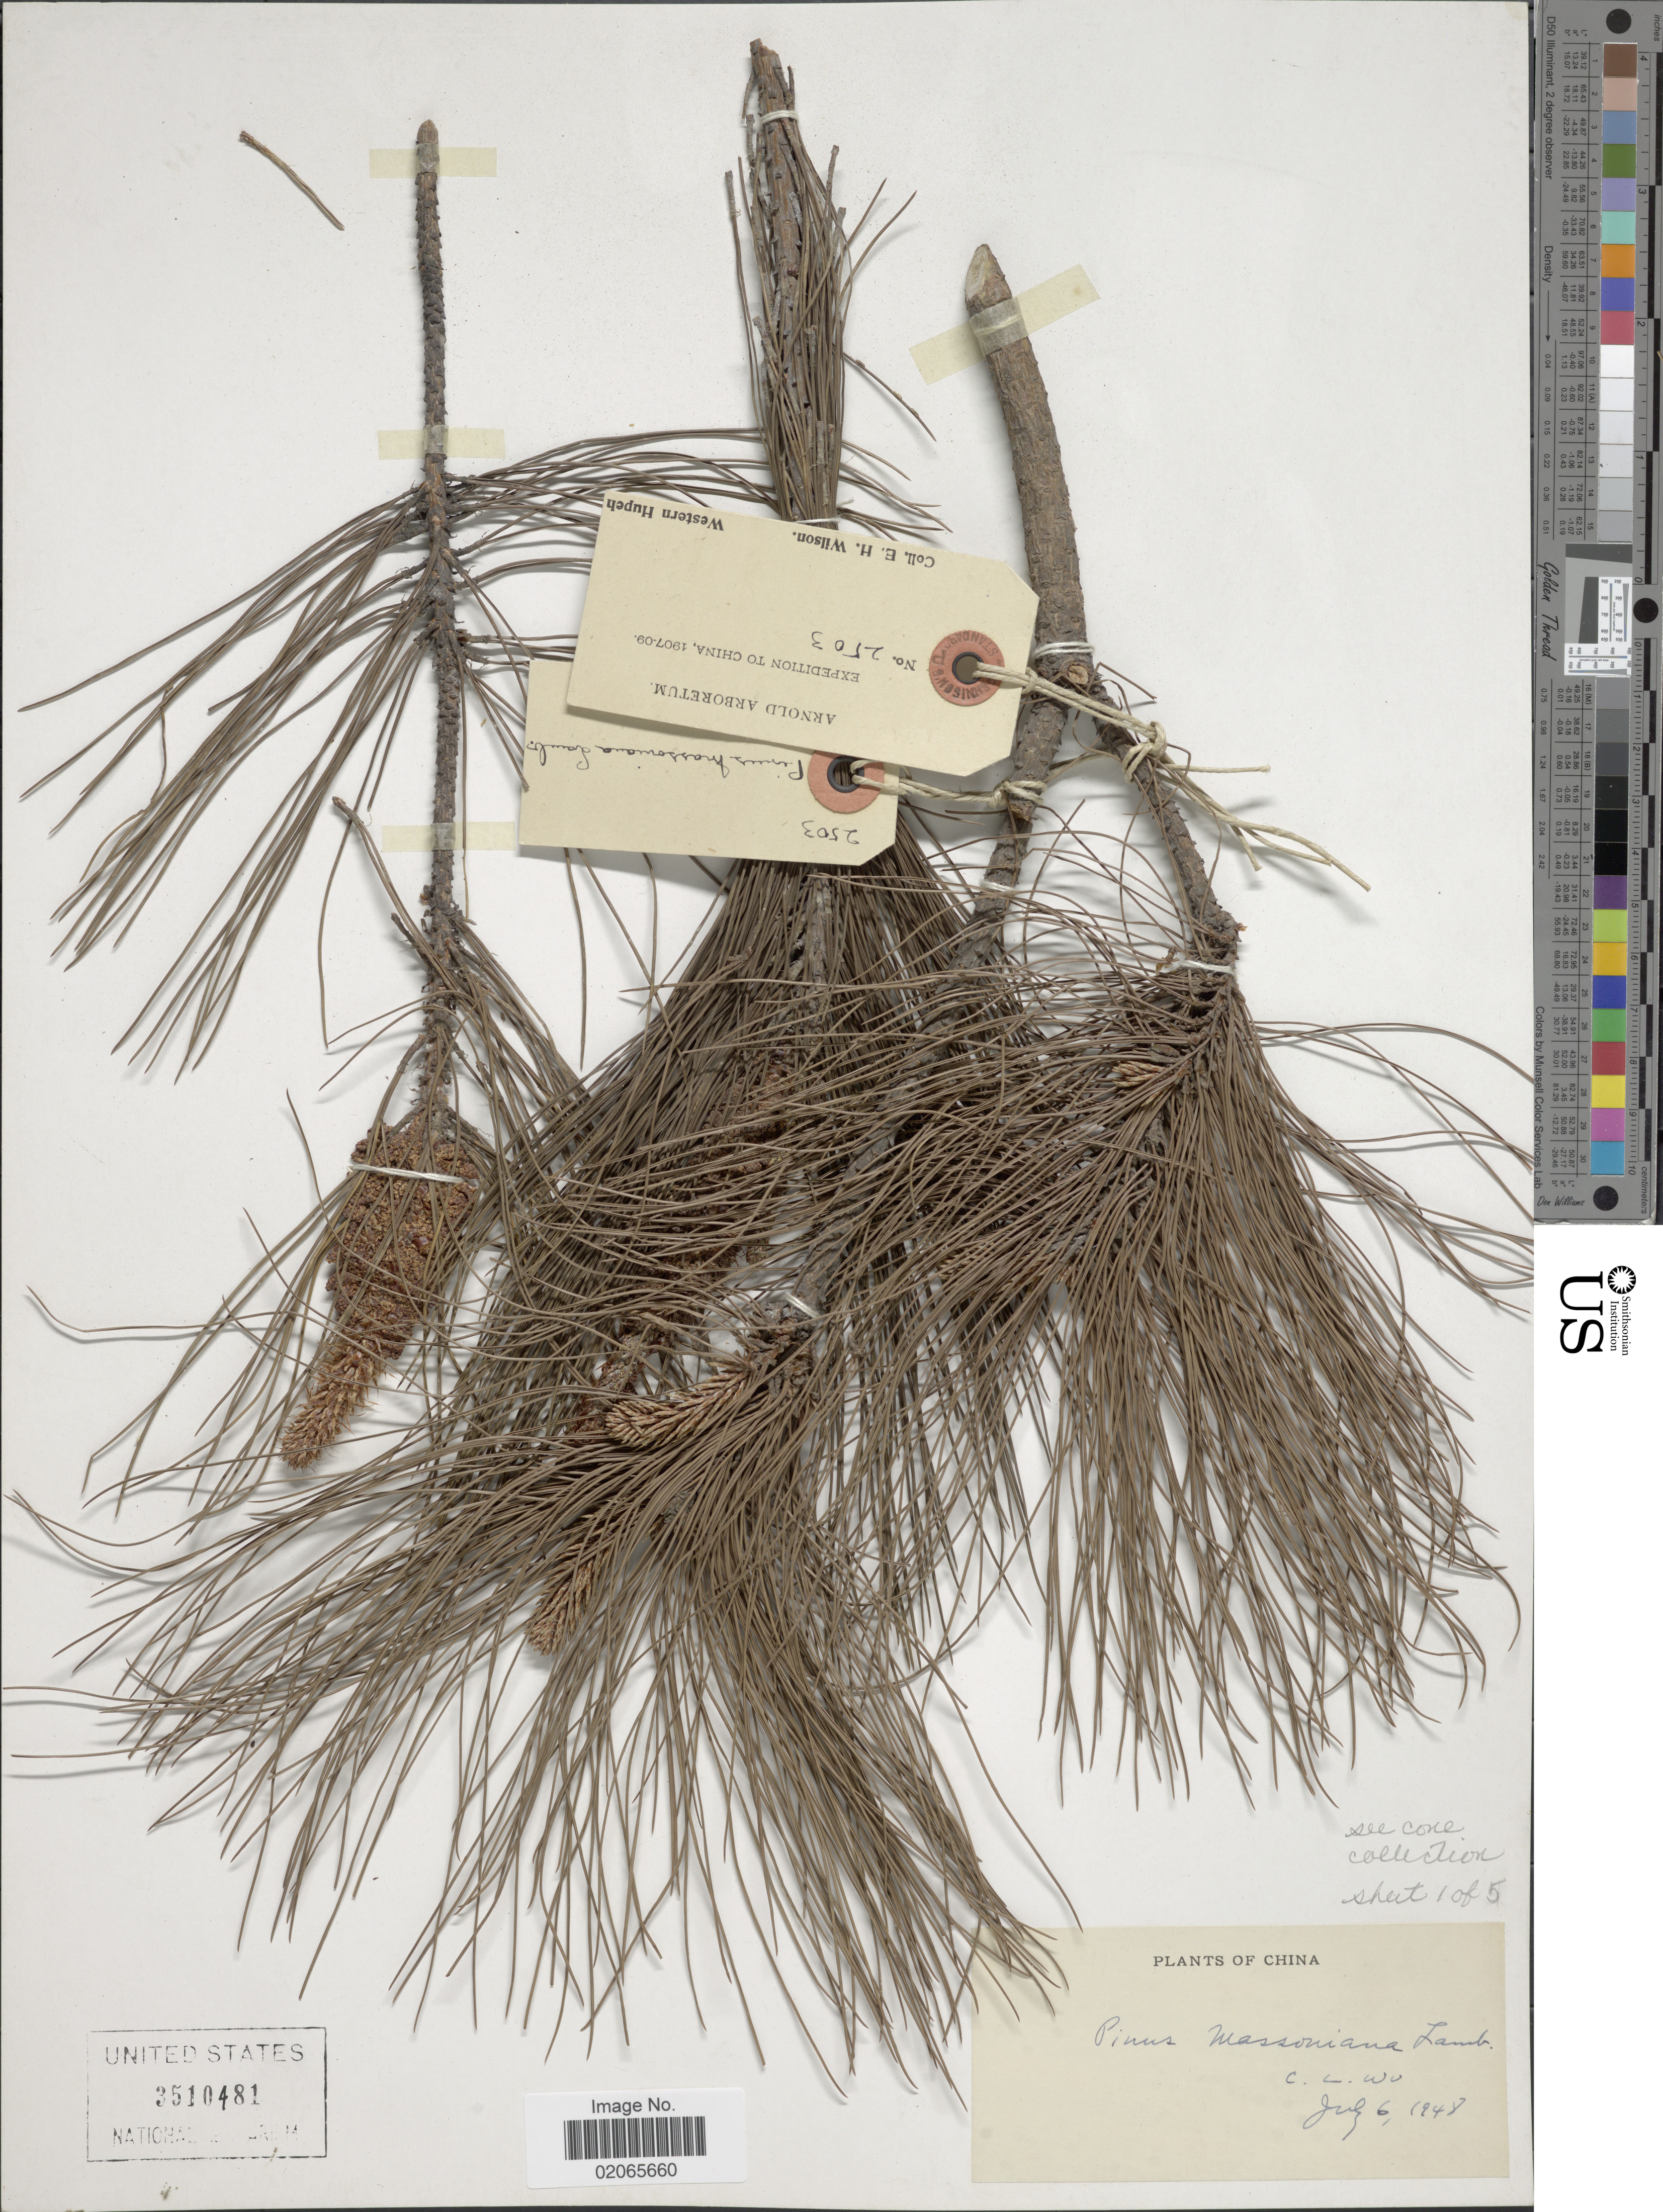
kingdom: Plantae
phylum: Tracheophyta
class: Pinopsida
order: Pinales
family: Pinaceae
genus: Pinus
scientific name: Pinus massoniana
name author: D. Don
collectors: E. Wilson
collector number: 2503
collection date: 1907/1909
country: China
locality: Western Hupeh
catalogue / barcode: US 3510481